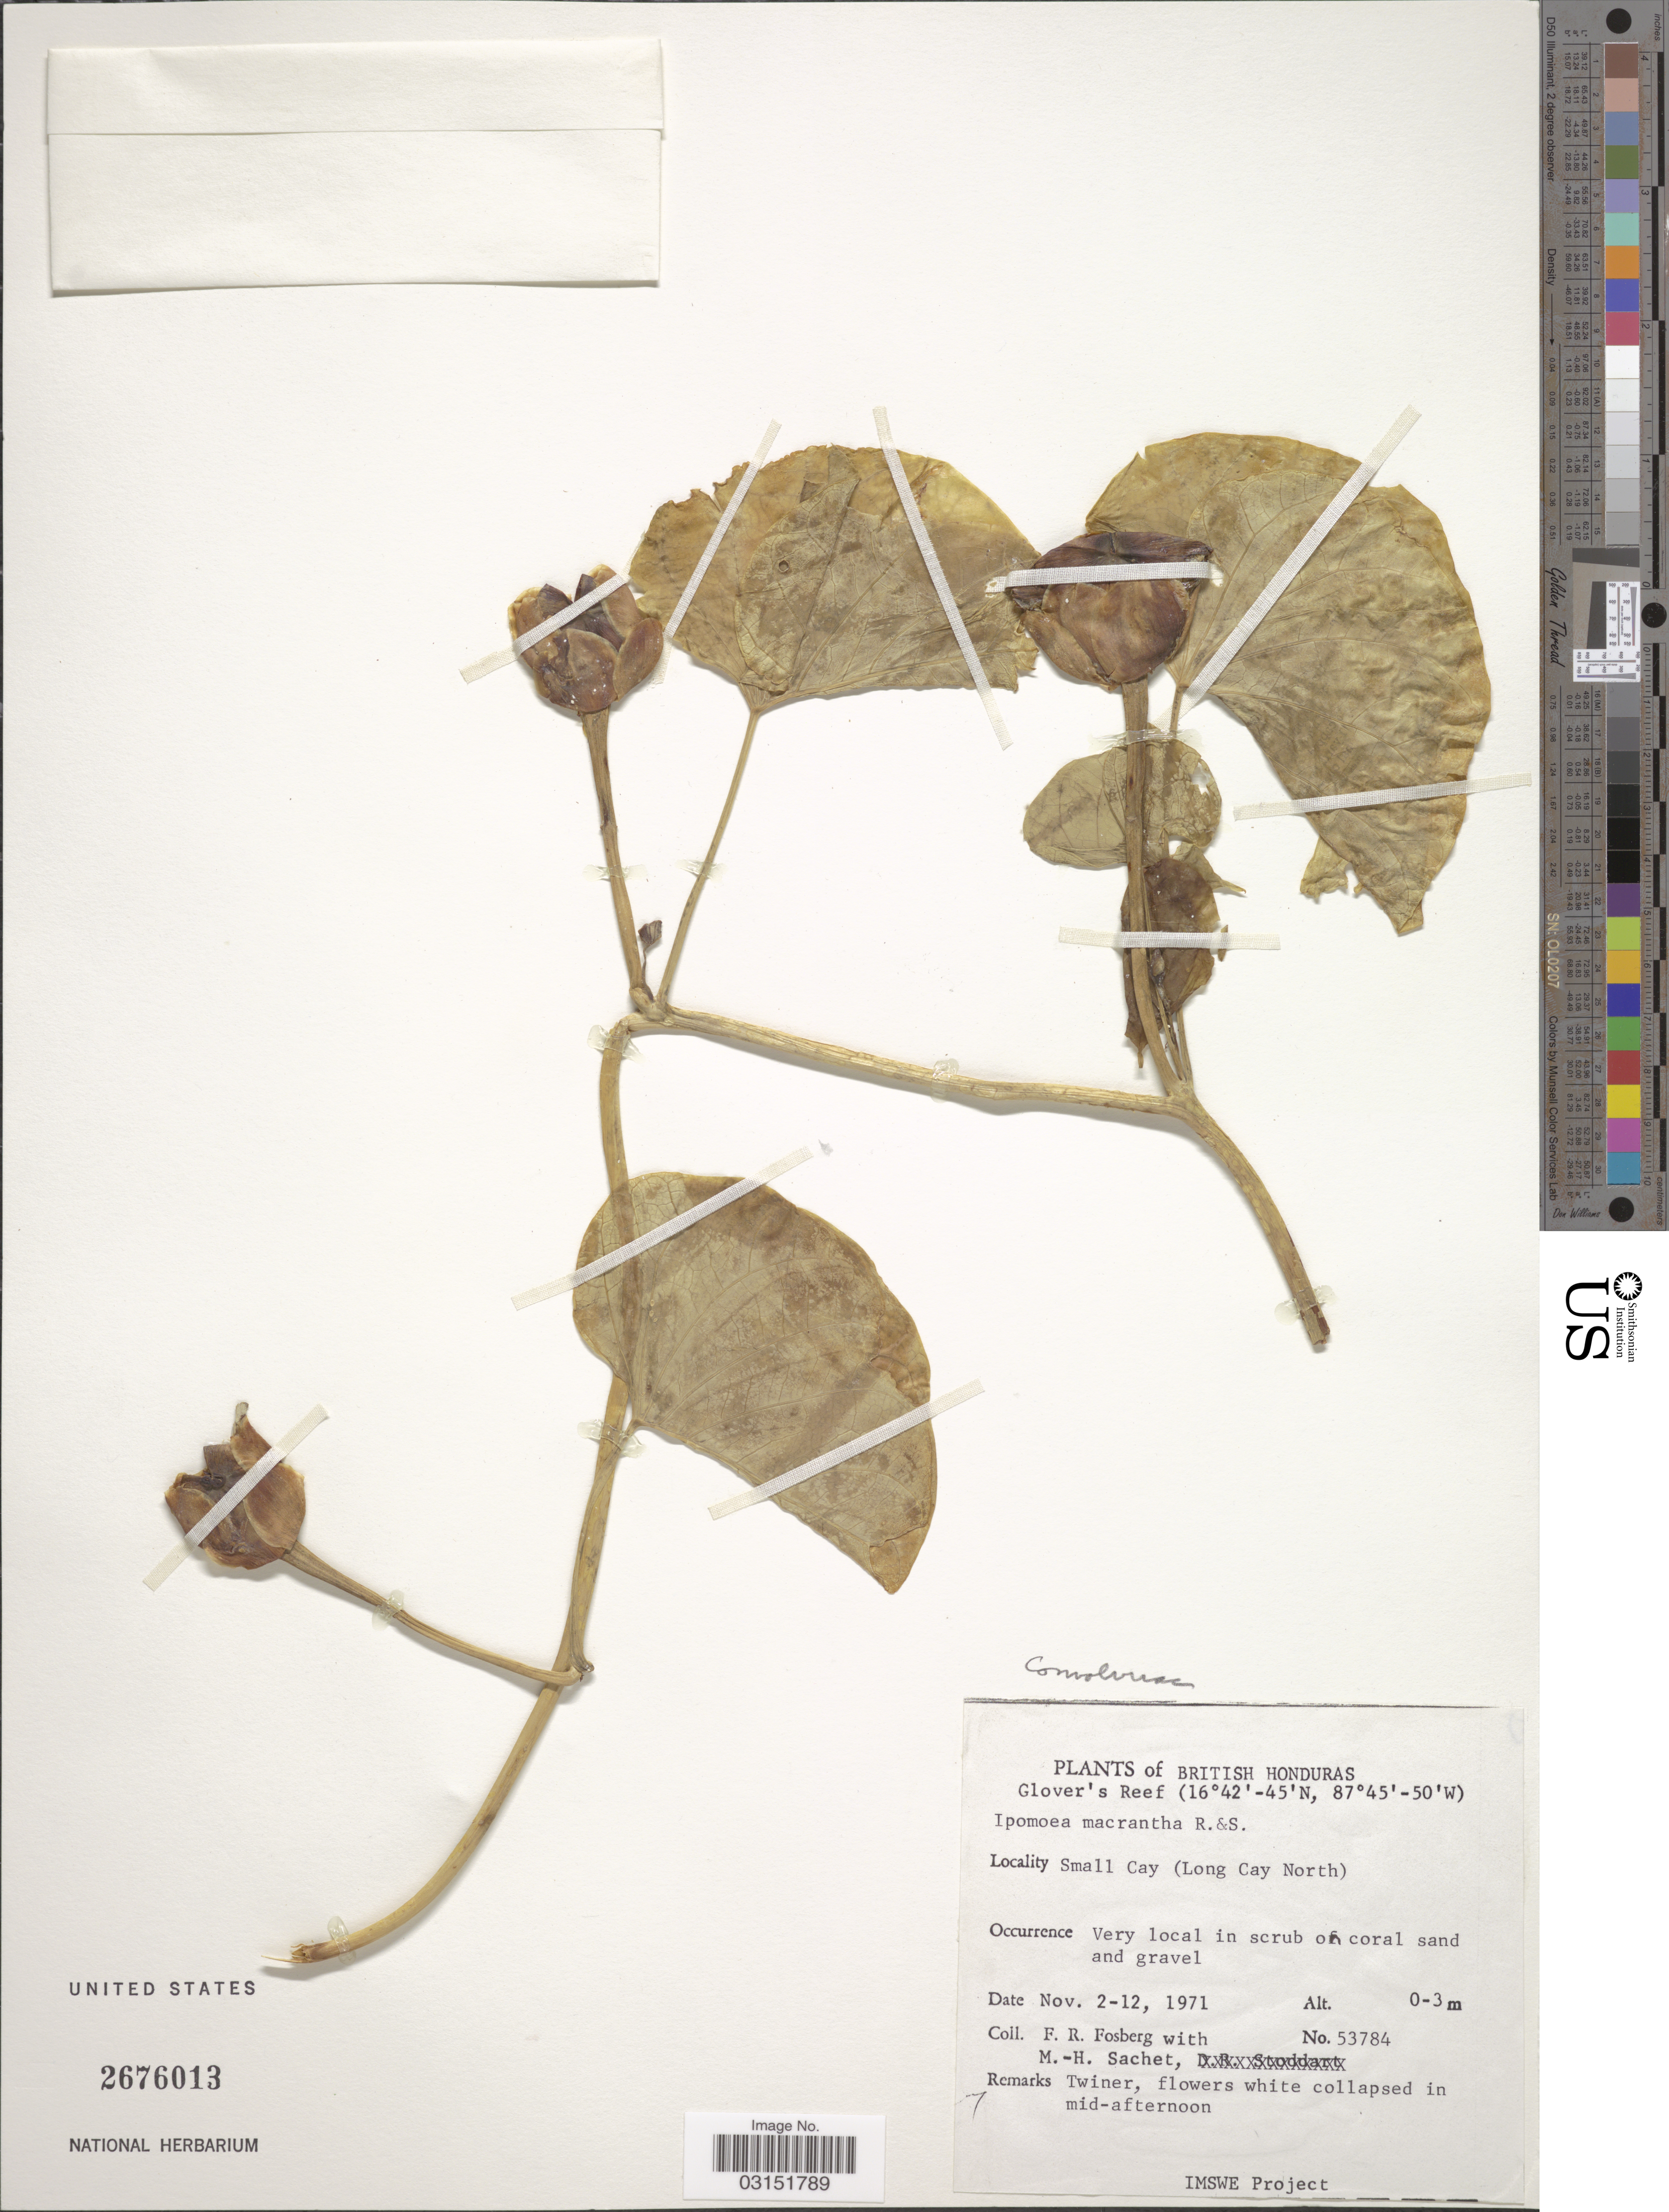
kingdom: Plantae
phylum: Tracheophyta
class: Magnoliopsida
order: Solanales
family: Convolvulaceae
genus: Ipomoea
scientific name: Ipomoea violacea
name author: L.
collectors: F. R. Fosberg & M.-H. Sachet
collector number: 53784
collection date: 1971-11-02/1971-11-12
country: Belize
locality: British Honduras. Glover's Reef. Small Cay (Long Cay North)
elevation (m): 0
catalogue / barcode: US 2676013